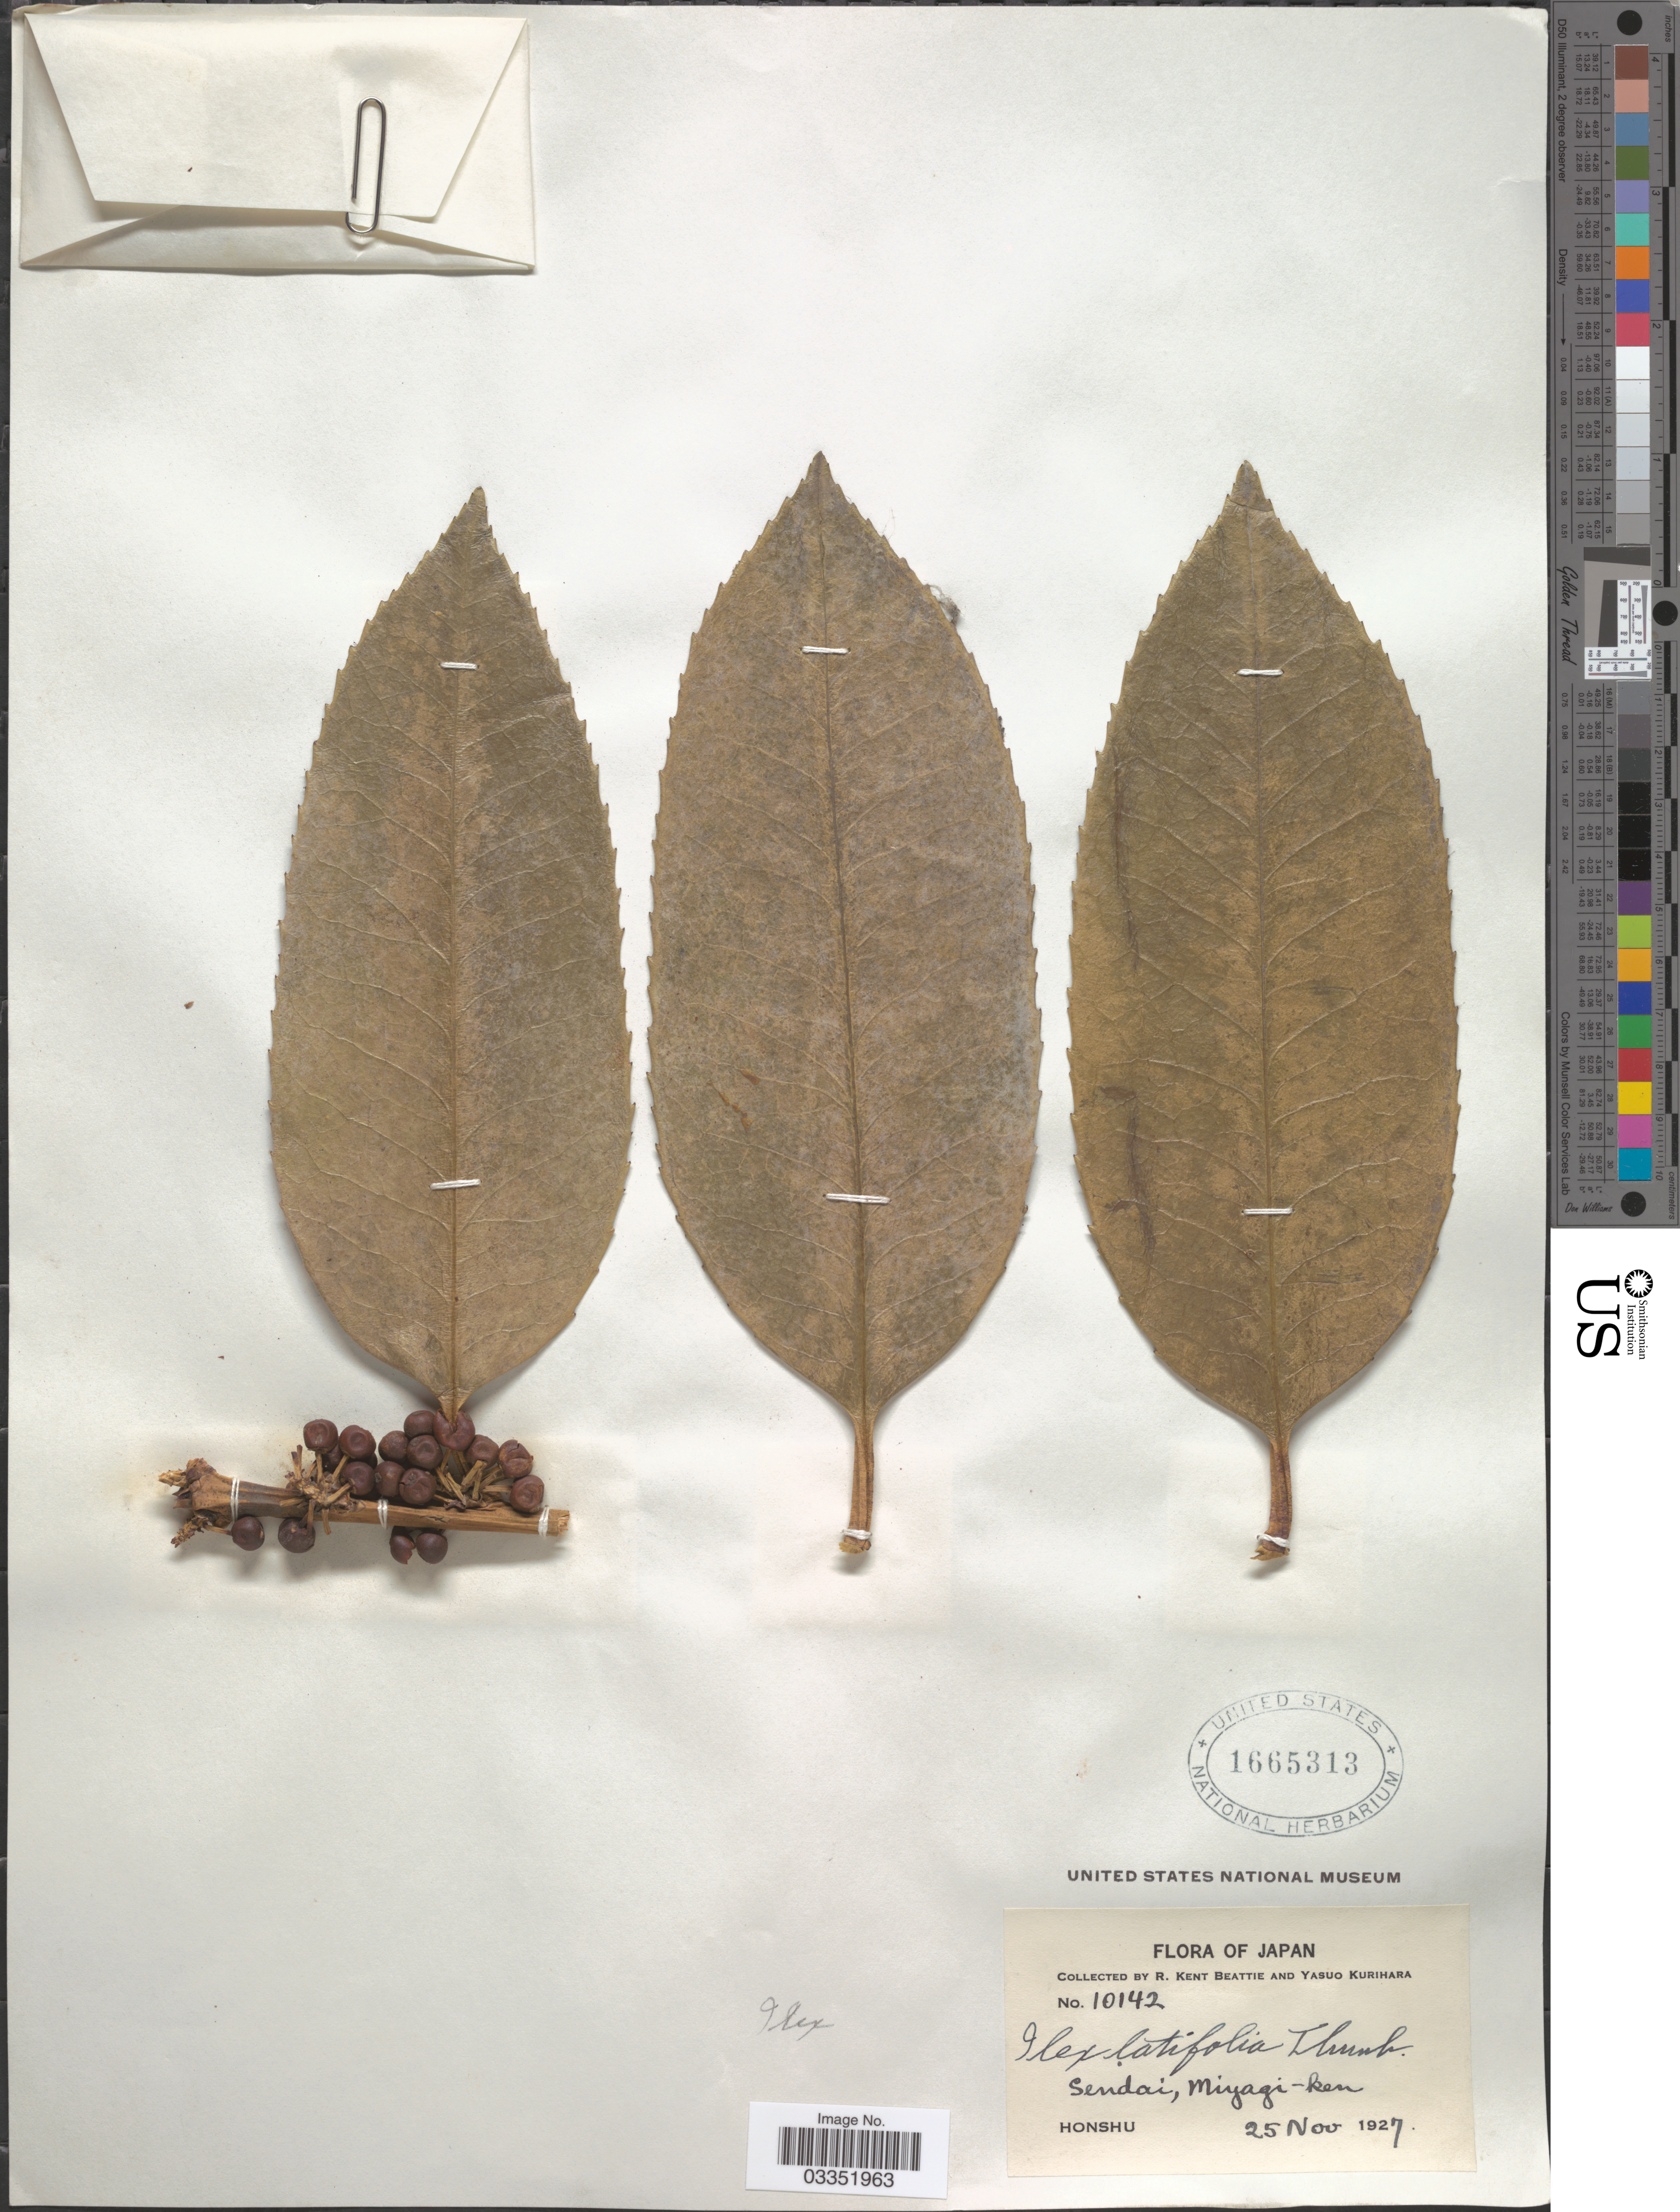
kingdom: Plantae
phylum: Tracheophyta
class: Magnoliopsida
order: Aquifoliales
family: Aquifoliaceae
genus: Ilex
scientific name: Ilex latifolia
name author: Thunb.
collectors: R. K. Beattie & Y. Kurihara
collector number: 10142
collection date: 1927-11-25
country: Japan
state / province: Miyagi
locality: Sendai, Miyagi-ken. Honshu.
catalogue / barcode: US 1665313